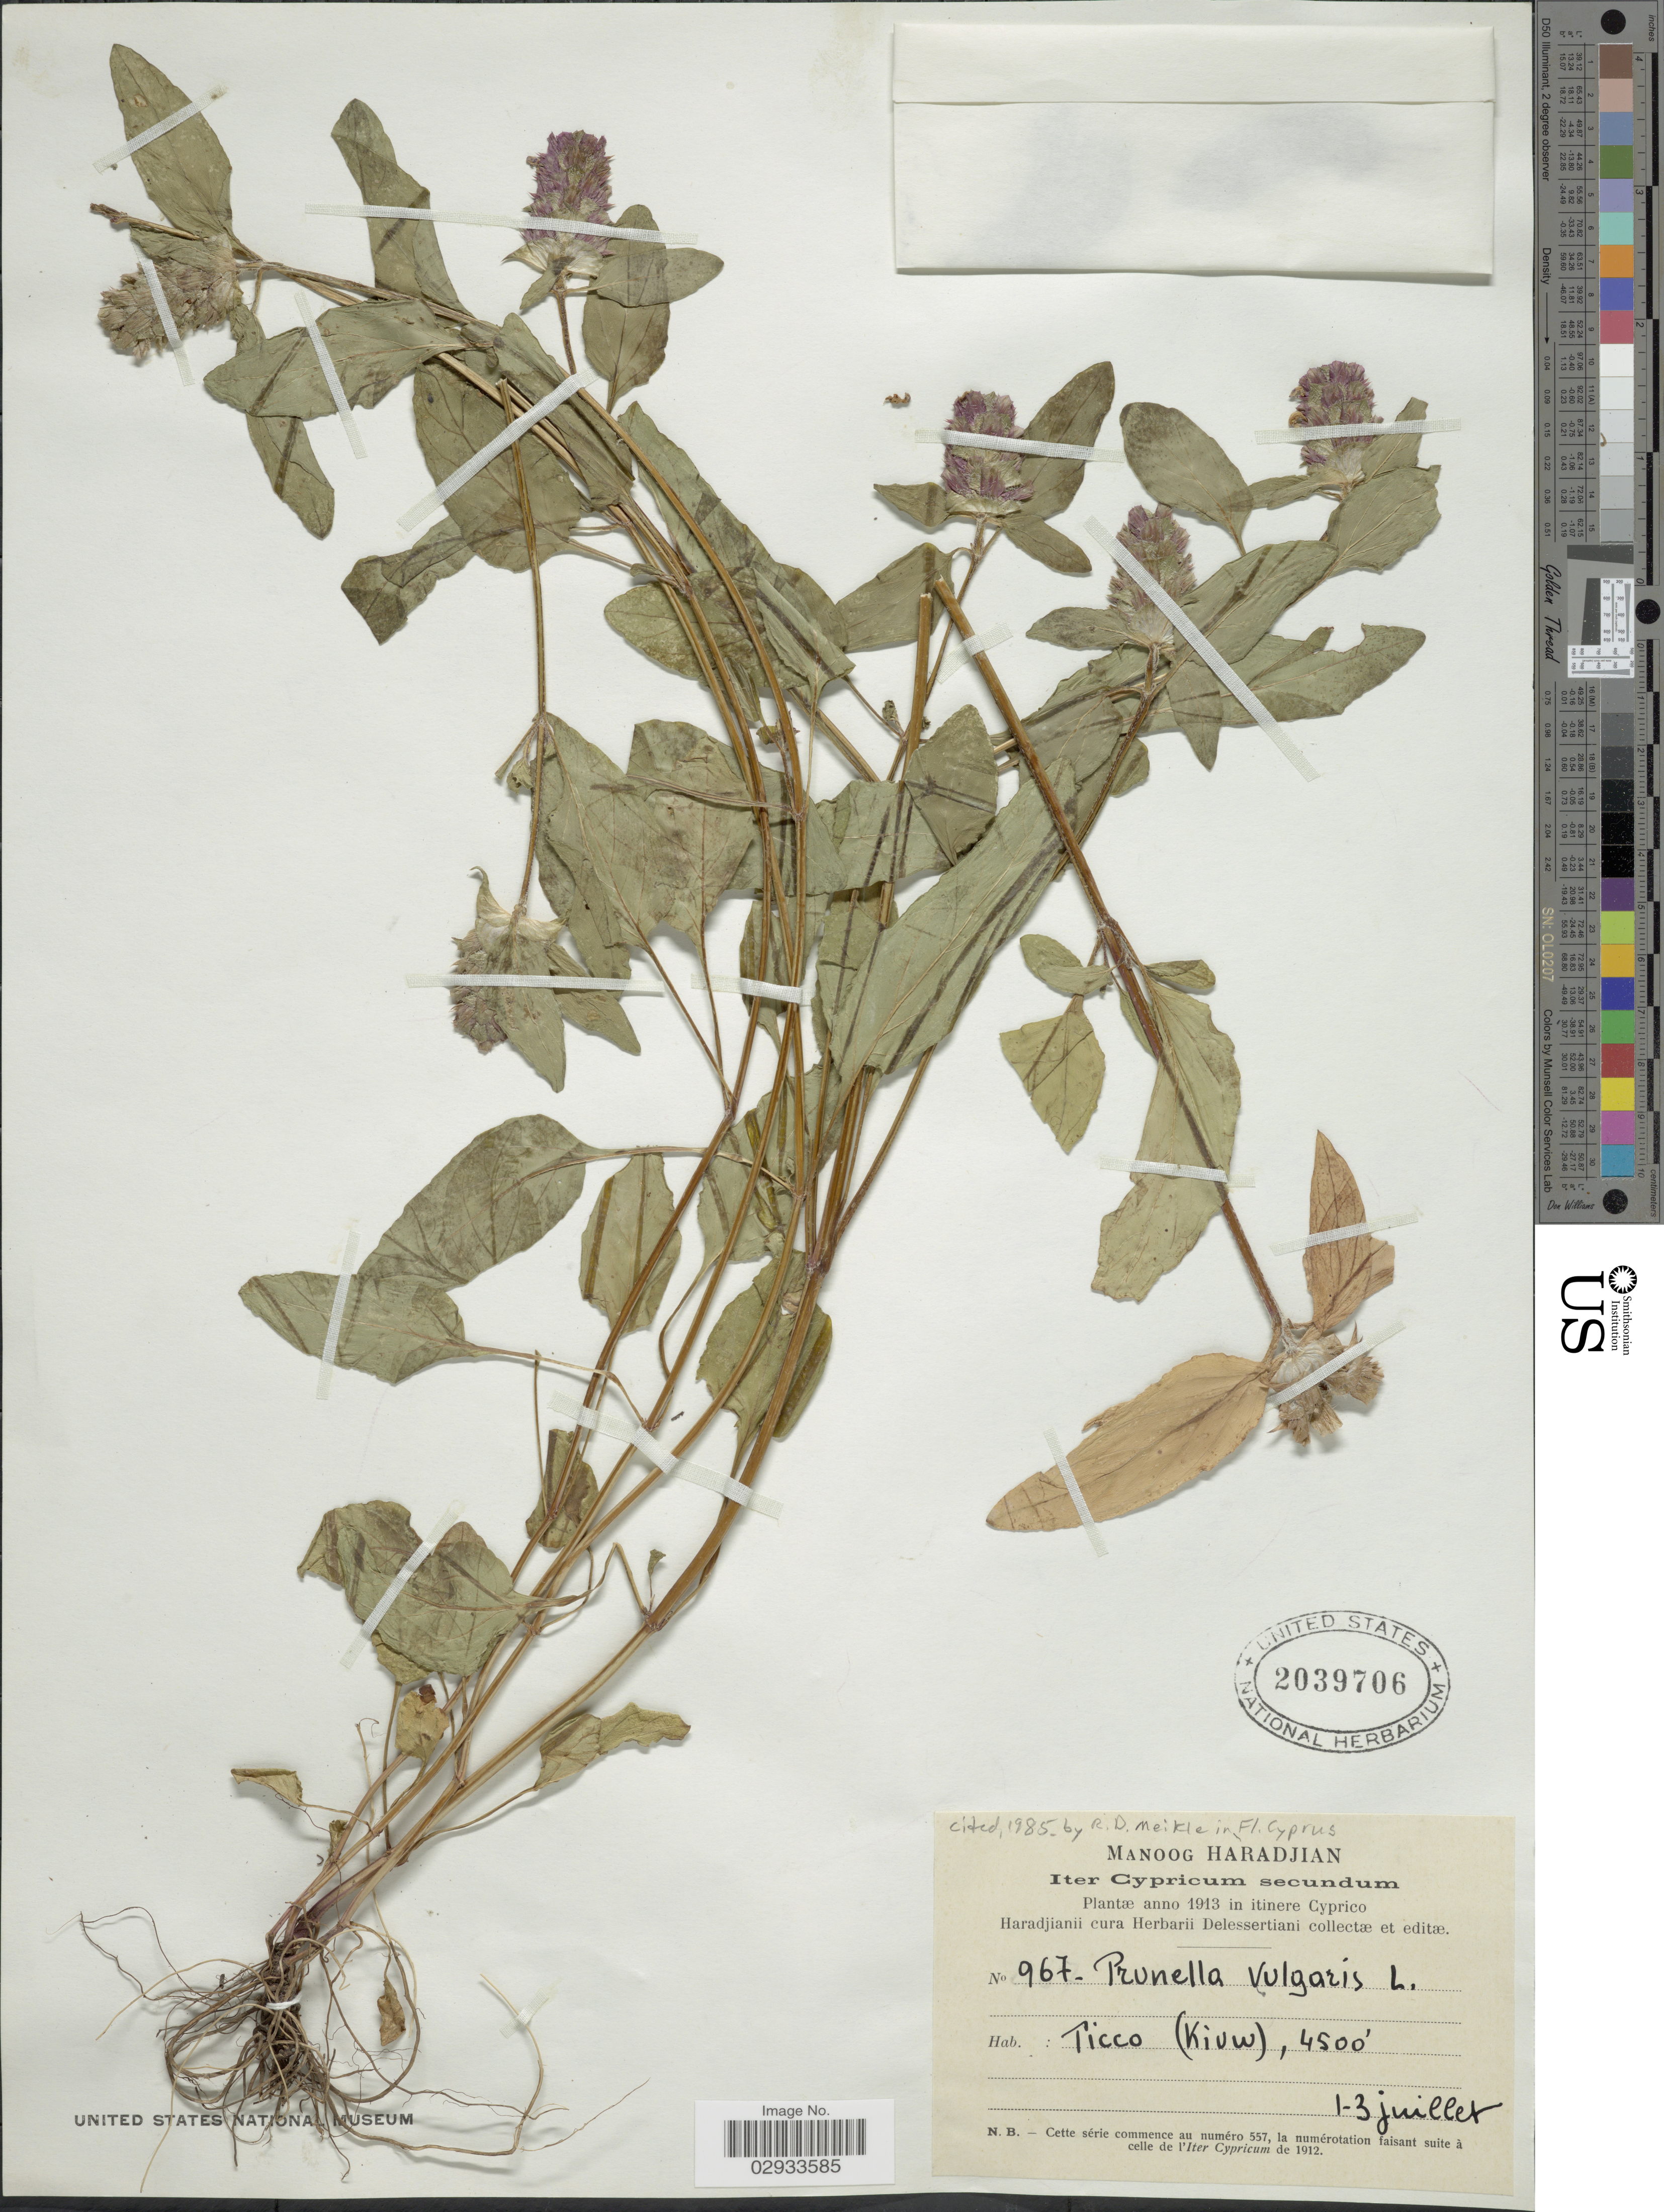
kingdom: Plantae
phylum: Tracheophyta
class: Magnoliopsida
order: Lamiales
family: Lamiaceae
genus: Prunella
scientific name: Prunella vulgaris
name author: L.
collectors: M. Haradjian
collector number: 967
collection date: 1913-07-01/1913-07-03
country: Cyprus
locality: Ticco (Kiuw).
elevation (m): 1372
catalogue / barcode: US 2039